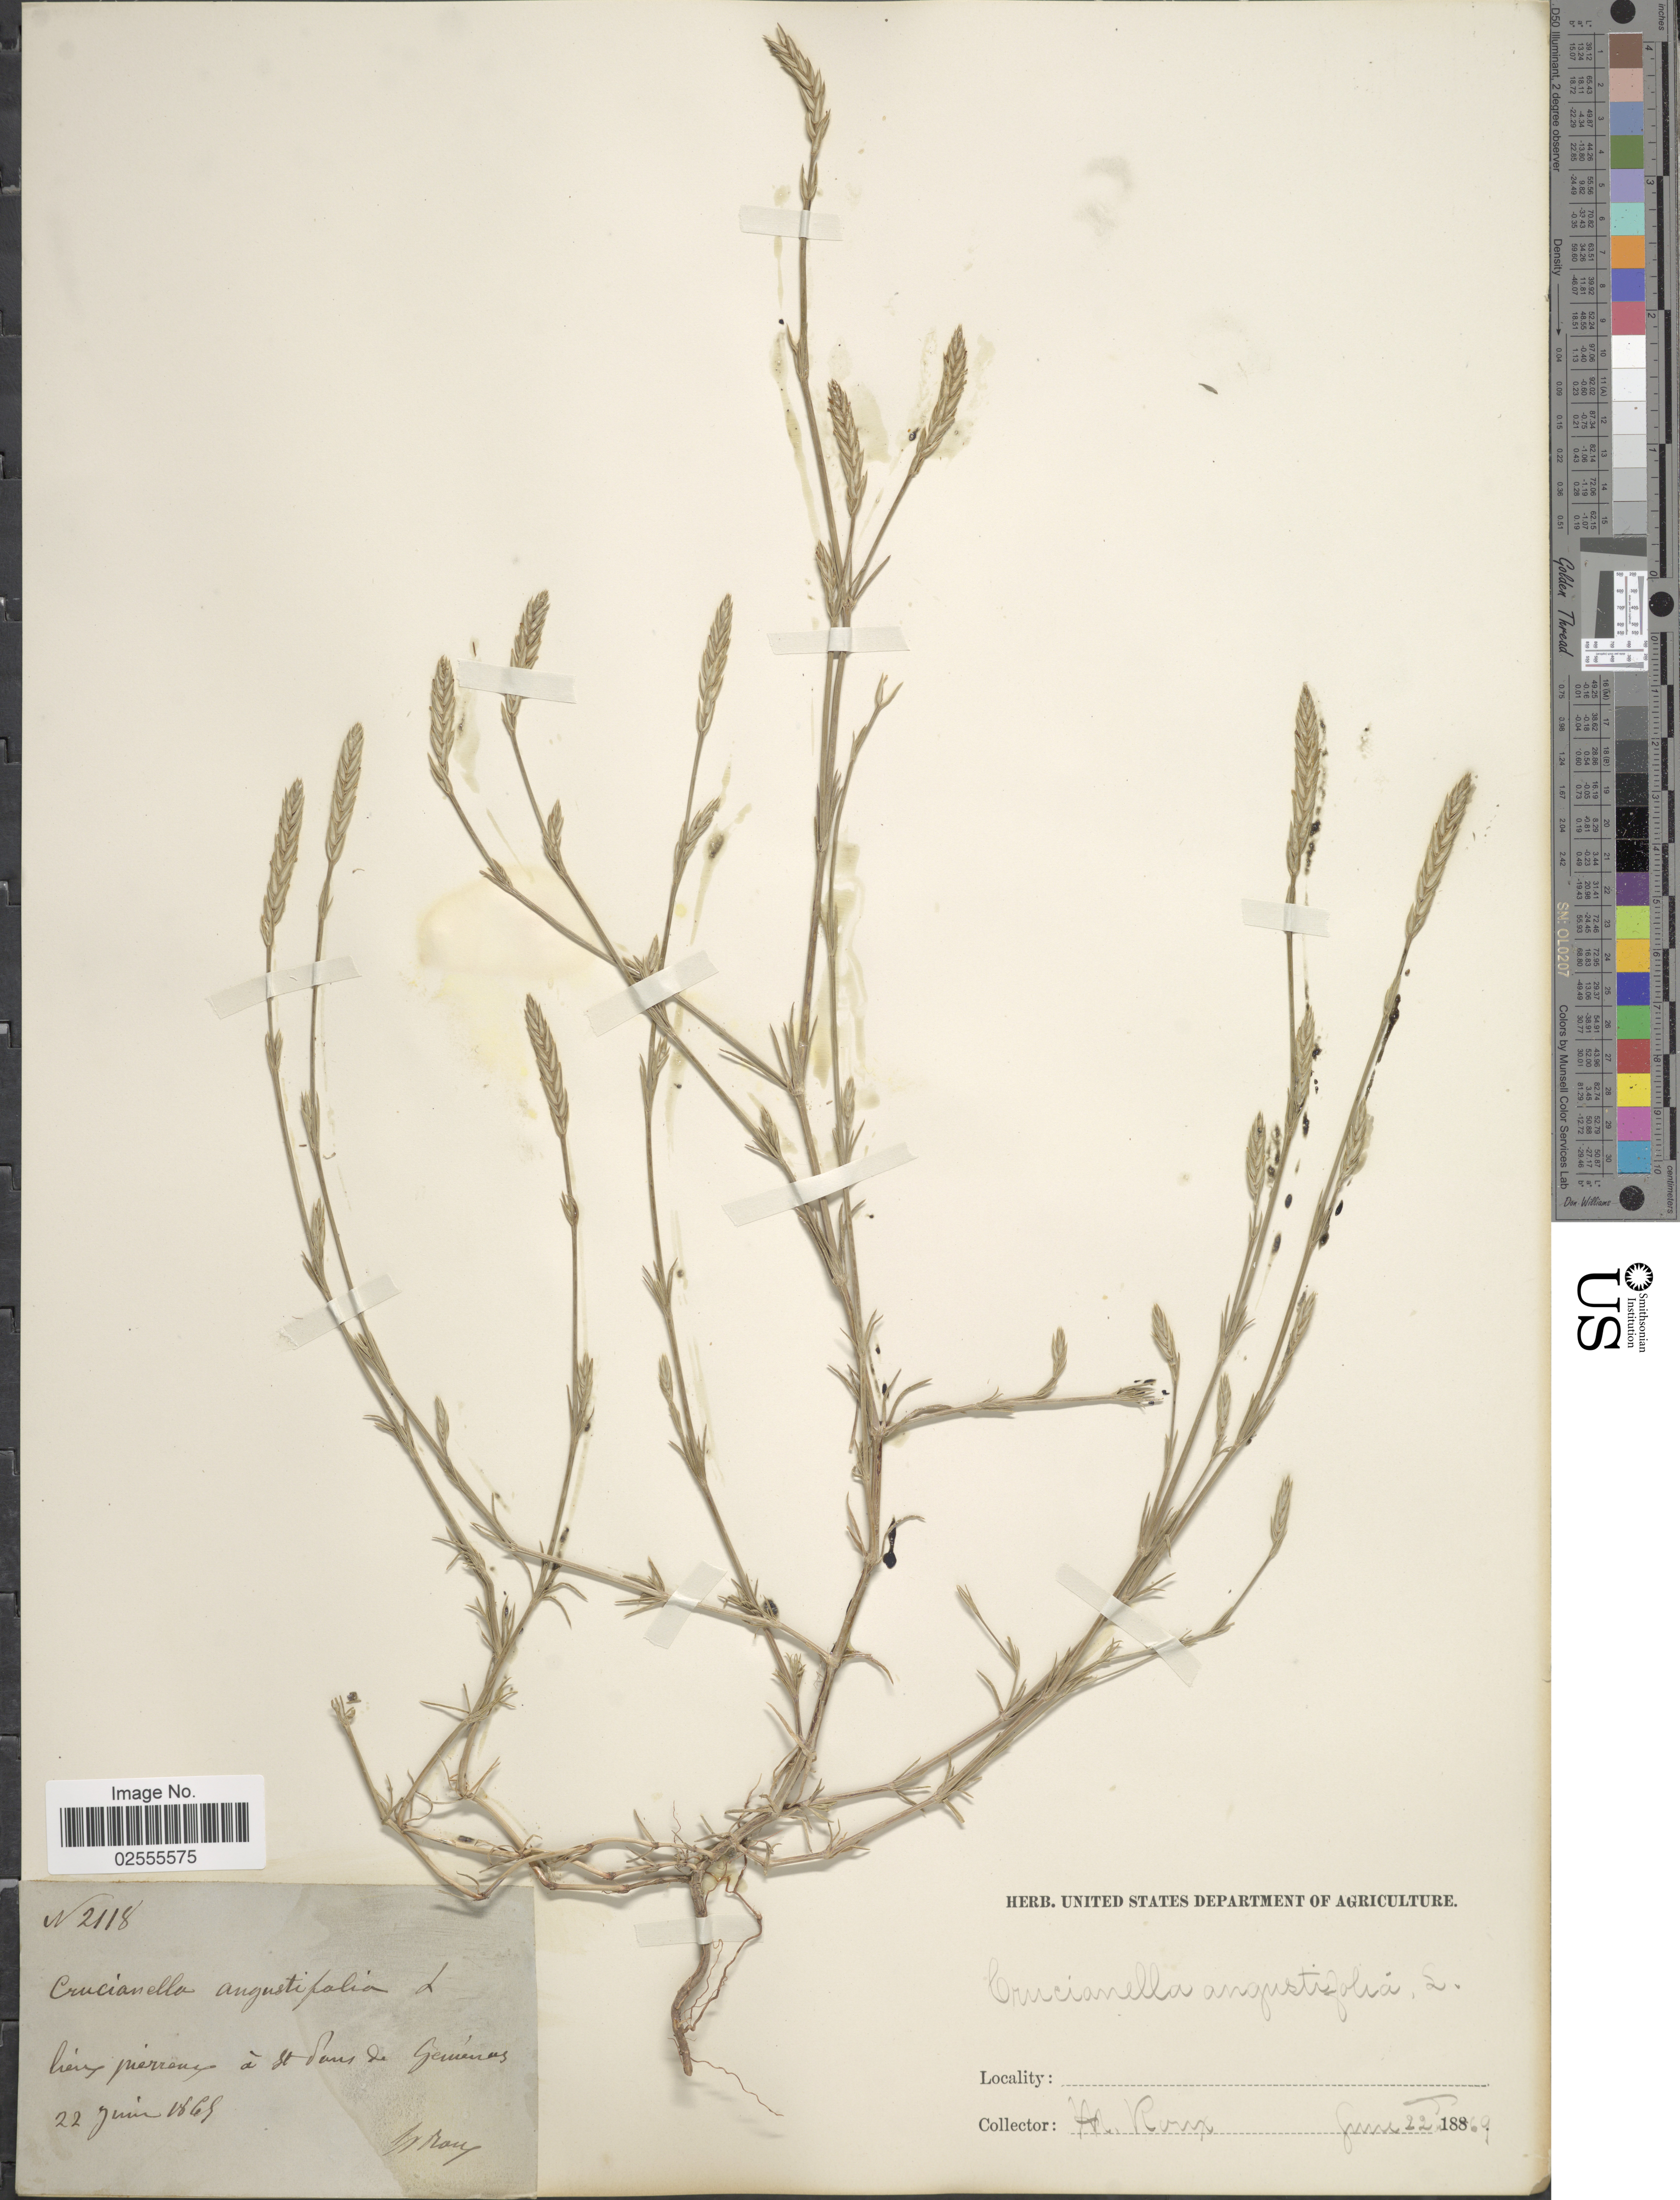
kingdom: Plantae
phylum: Tracheophyta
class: Magnoliopsida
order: Gentianales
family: Rubiaceae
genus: Crucianella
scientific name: Crucianella angustifolia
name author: L.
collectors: H. Roux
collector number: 2118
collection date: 1869-06-22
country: France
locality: Lieux pierrens a St. Sans de Gemenes. [interpreted]